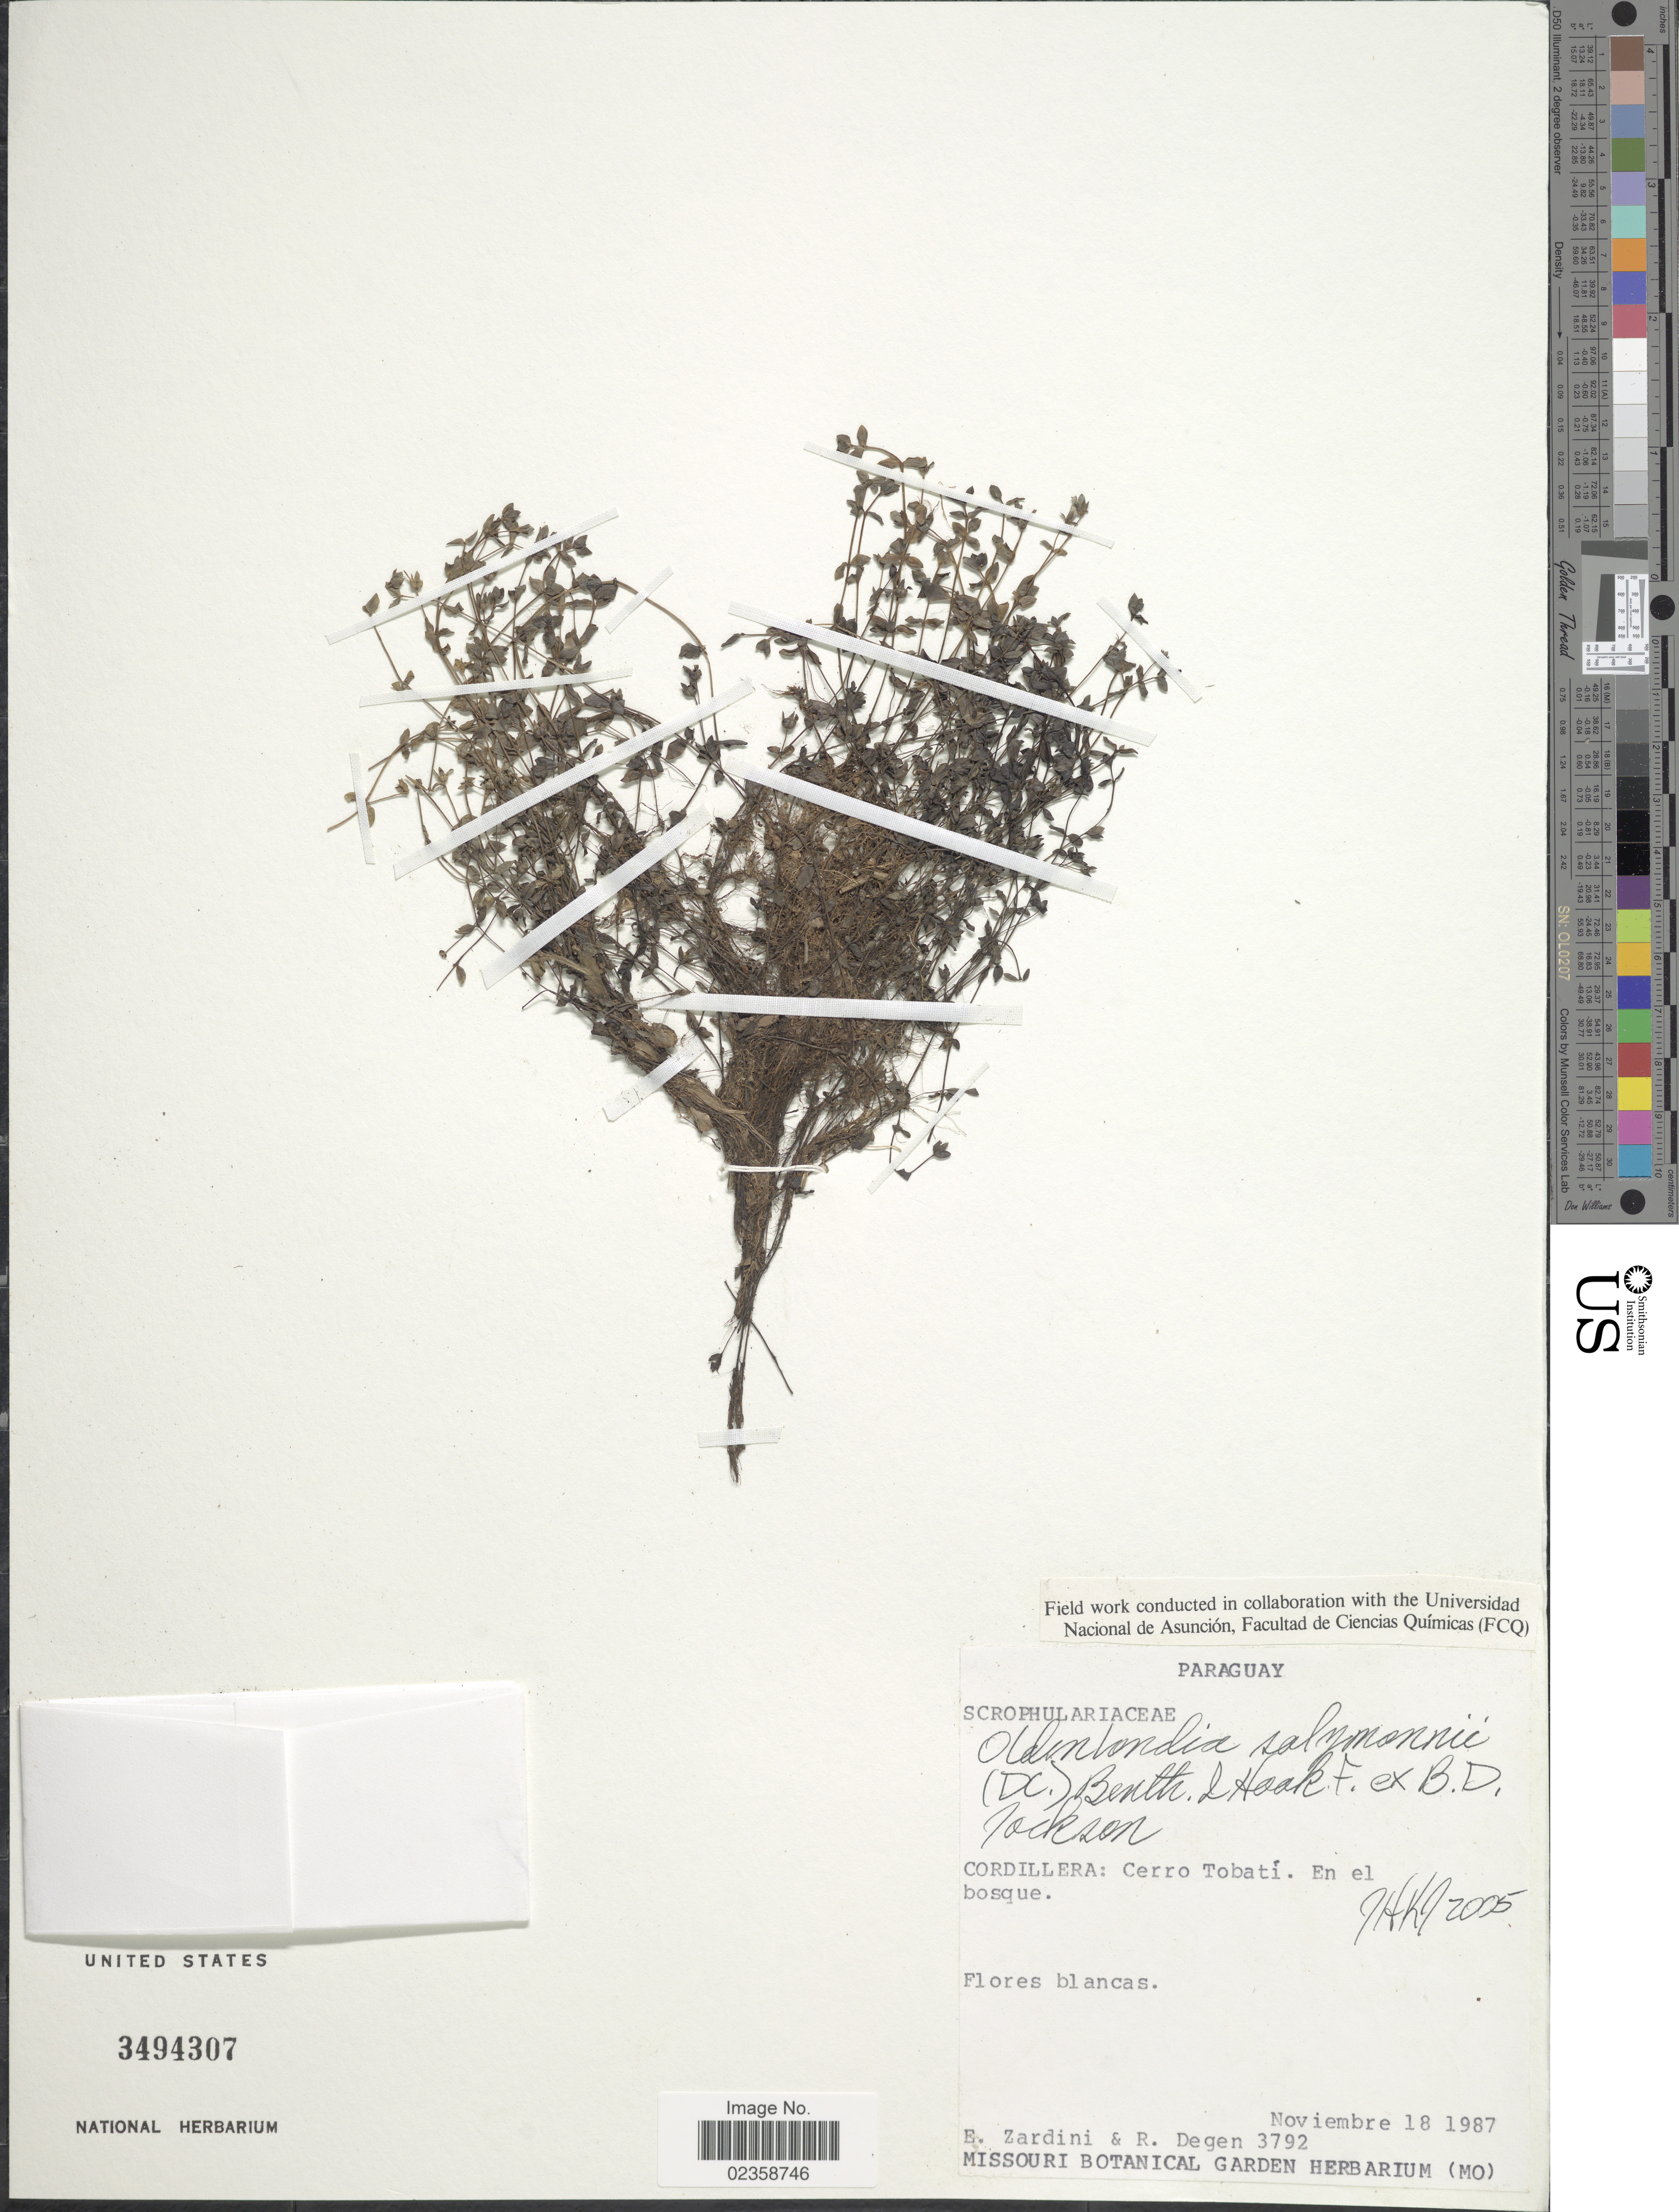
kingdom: Plantae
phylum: Tracheophyta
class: Magnoliopsida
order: Gentianales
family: Rubiaceae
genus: Oldenlandia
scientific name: Oldenlandia salzmannii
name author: (DC.) Benth. & Hook. f. ex B.D. Jacks.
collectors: E. M. Zardini & R. Degen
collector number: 3792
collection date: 1987-11-18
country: Paraguay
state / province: Cordillera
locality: Cerro Tobati. En el bosque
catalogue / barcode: US 3494307